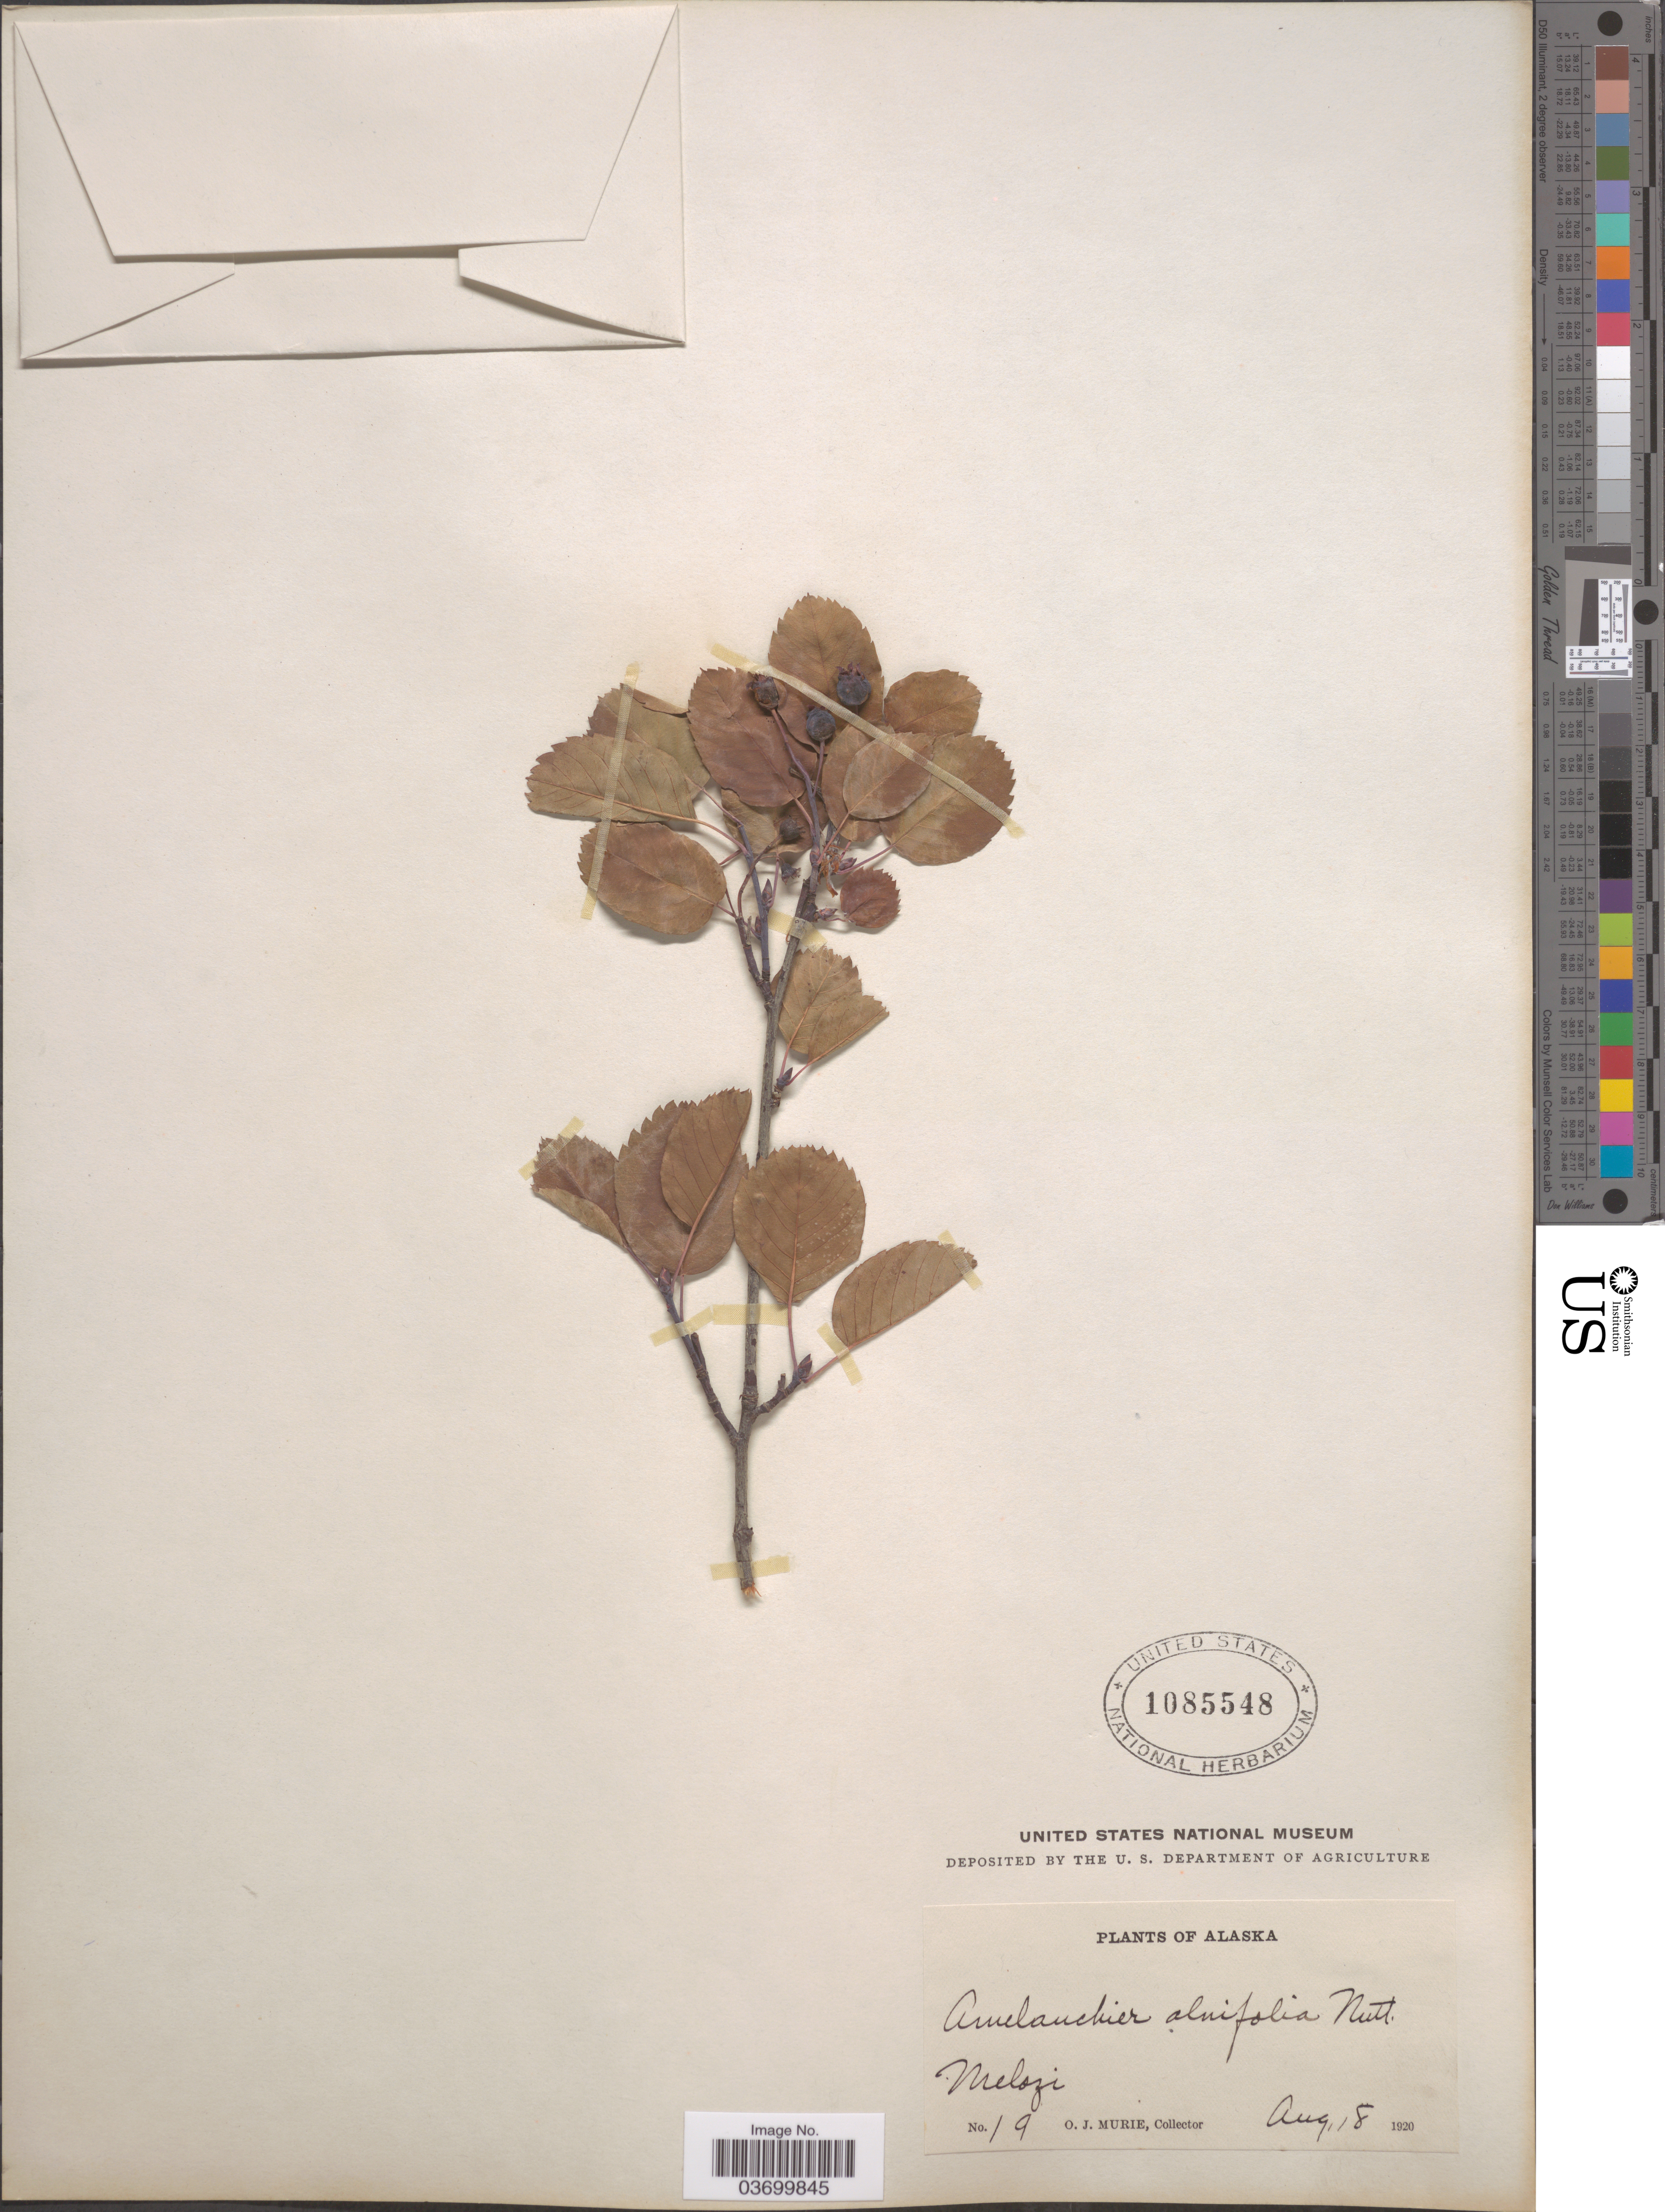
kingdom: Plantae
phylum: Tracheophyta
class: Magnoliopsida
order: Rosales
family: Rosaceae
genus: Amelanchier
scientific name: Amelanchier alnifolia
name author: (Nutt.) Nutt. ex M. Roem.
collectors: O. Murie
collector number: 19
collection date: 1920-07-18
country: United States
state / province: Alaska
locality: Melozi.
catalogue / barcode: US 1085548